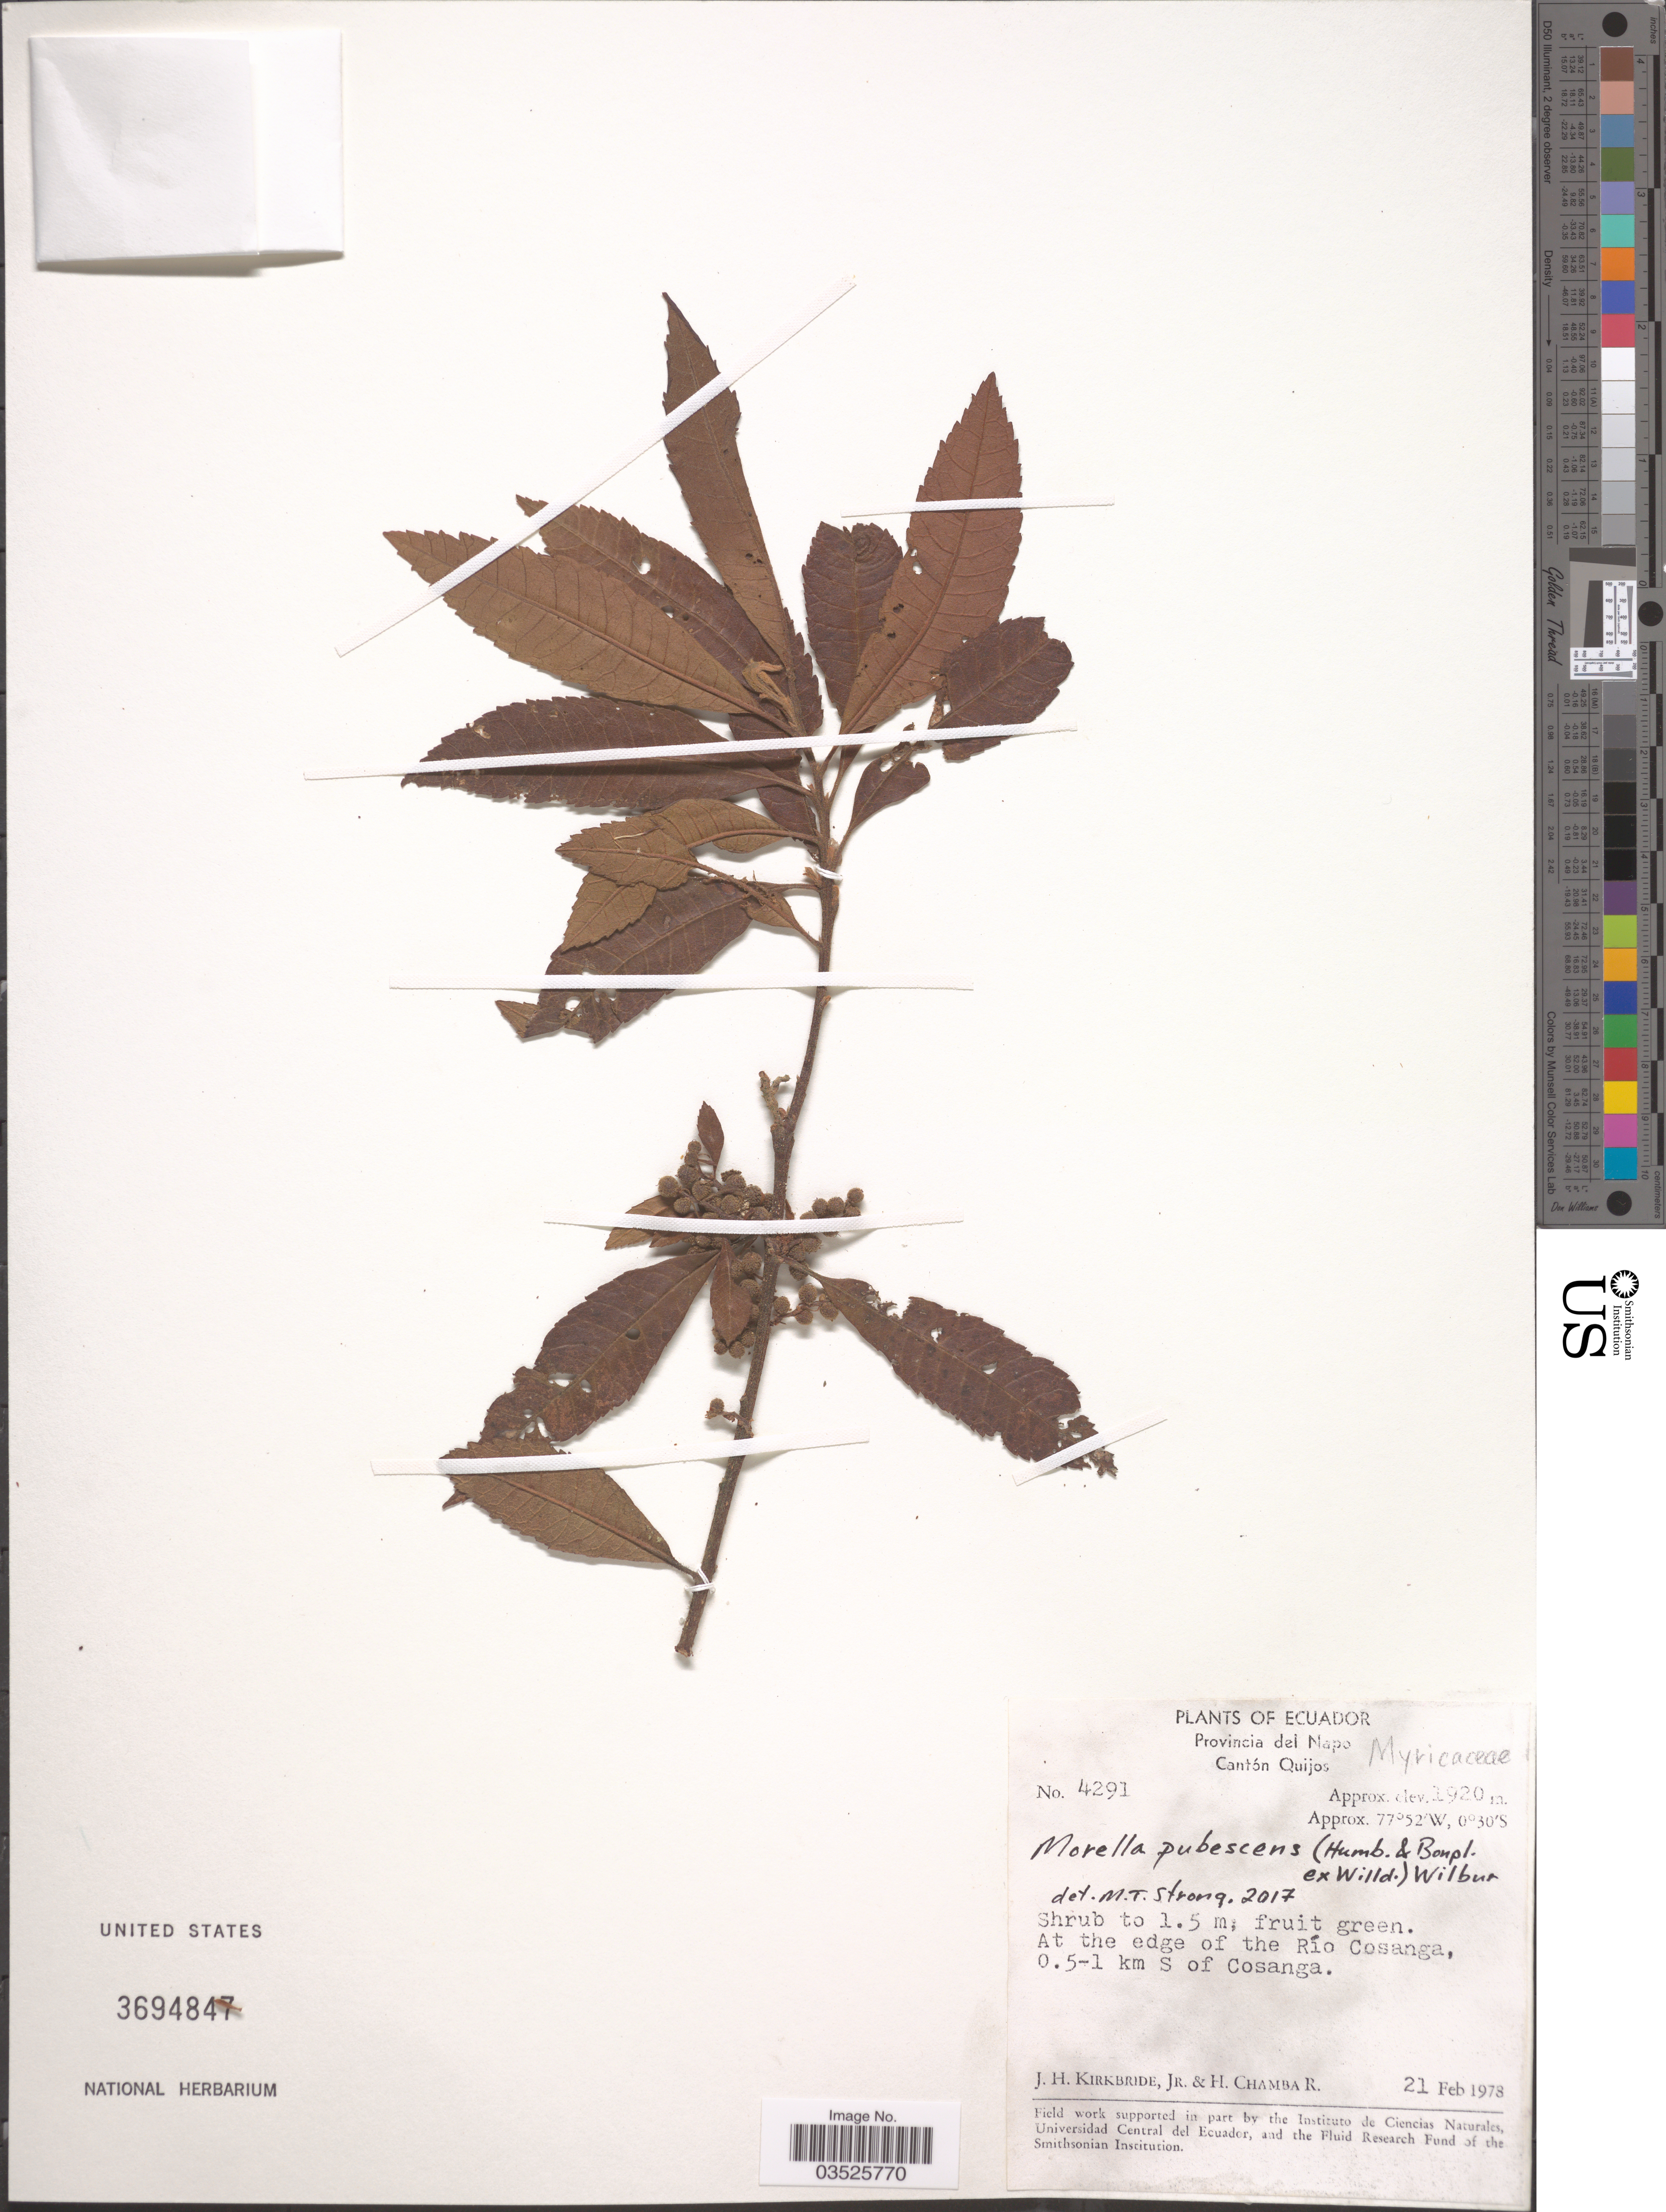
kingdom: Plantae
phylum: Tracheophyta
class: Magnoliopsida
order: Fagales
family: Myricaceae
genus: Morella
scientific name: Morella pubescens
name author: (Humb. & Bonpl. ex Willd.) Wilbur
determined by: Strong, Mark T., (BOT), Smithsonian Institution - National Museum of Natural History (UNITED STATES)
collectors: J. H. Kirkbride & H. Chamba R.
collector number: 4291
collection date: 1978-02-21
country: Ecuador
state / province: Napo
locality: Cantón Quijos. At the edge of the Río Cosanga, 0.5-1 km S of Cosanga.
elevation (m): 1920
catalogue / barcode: US 3694847